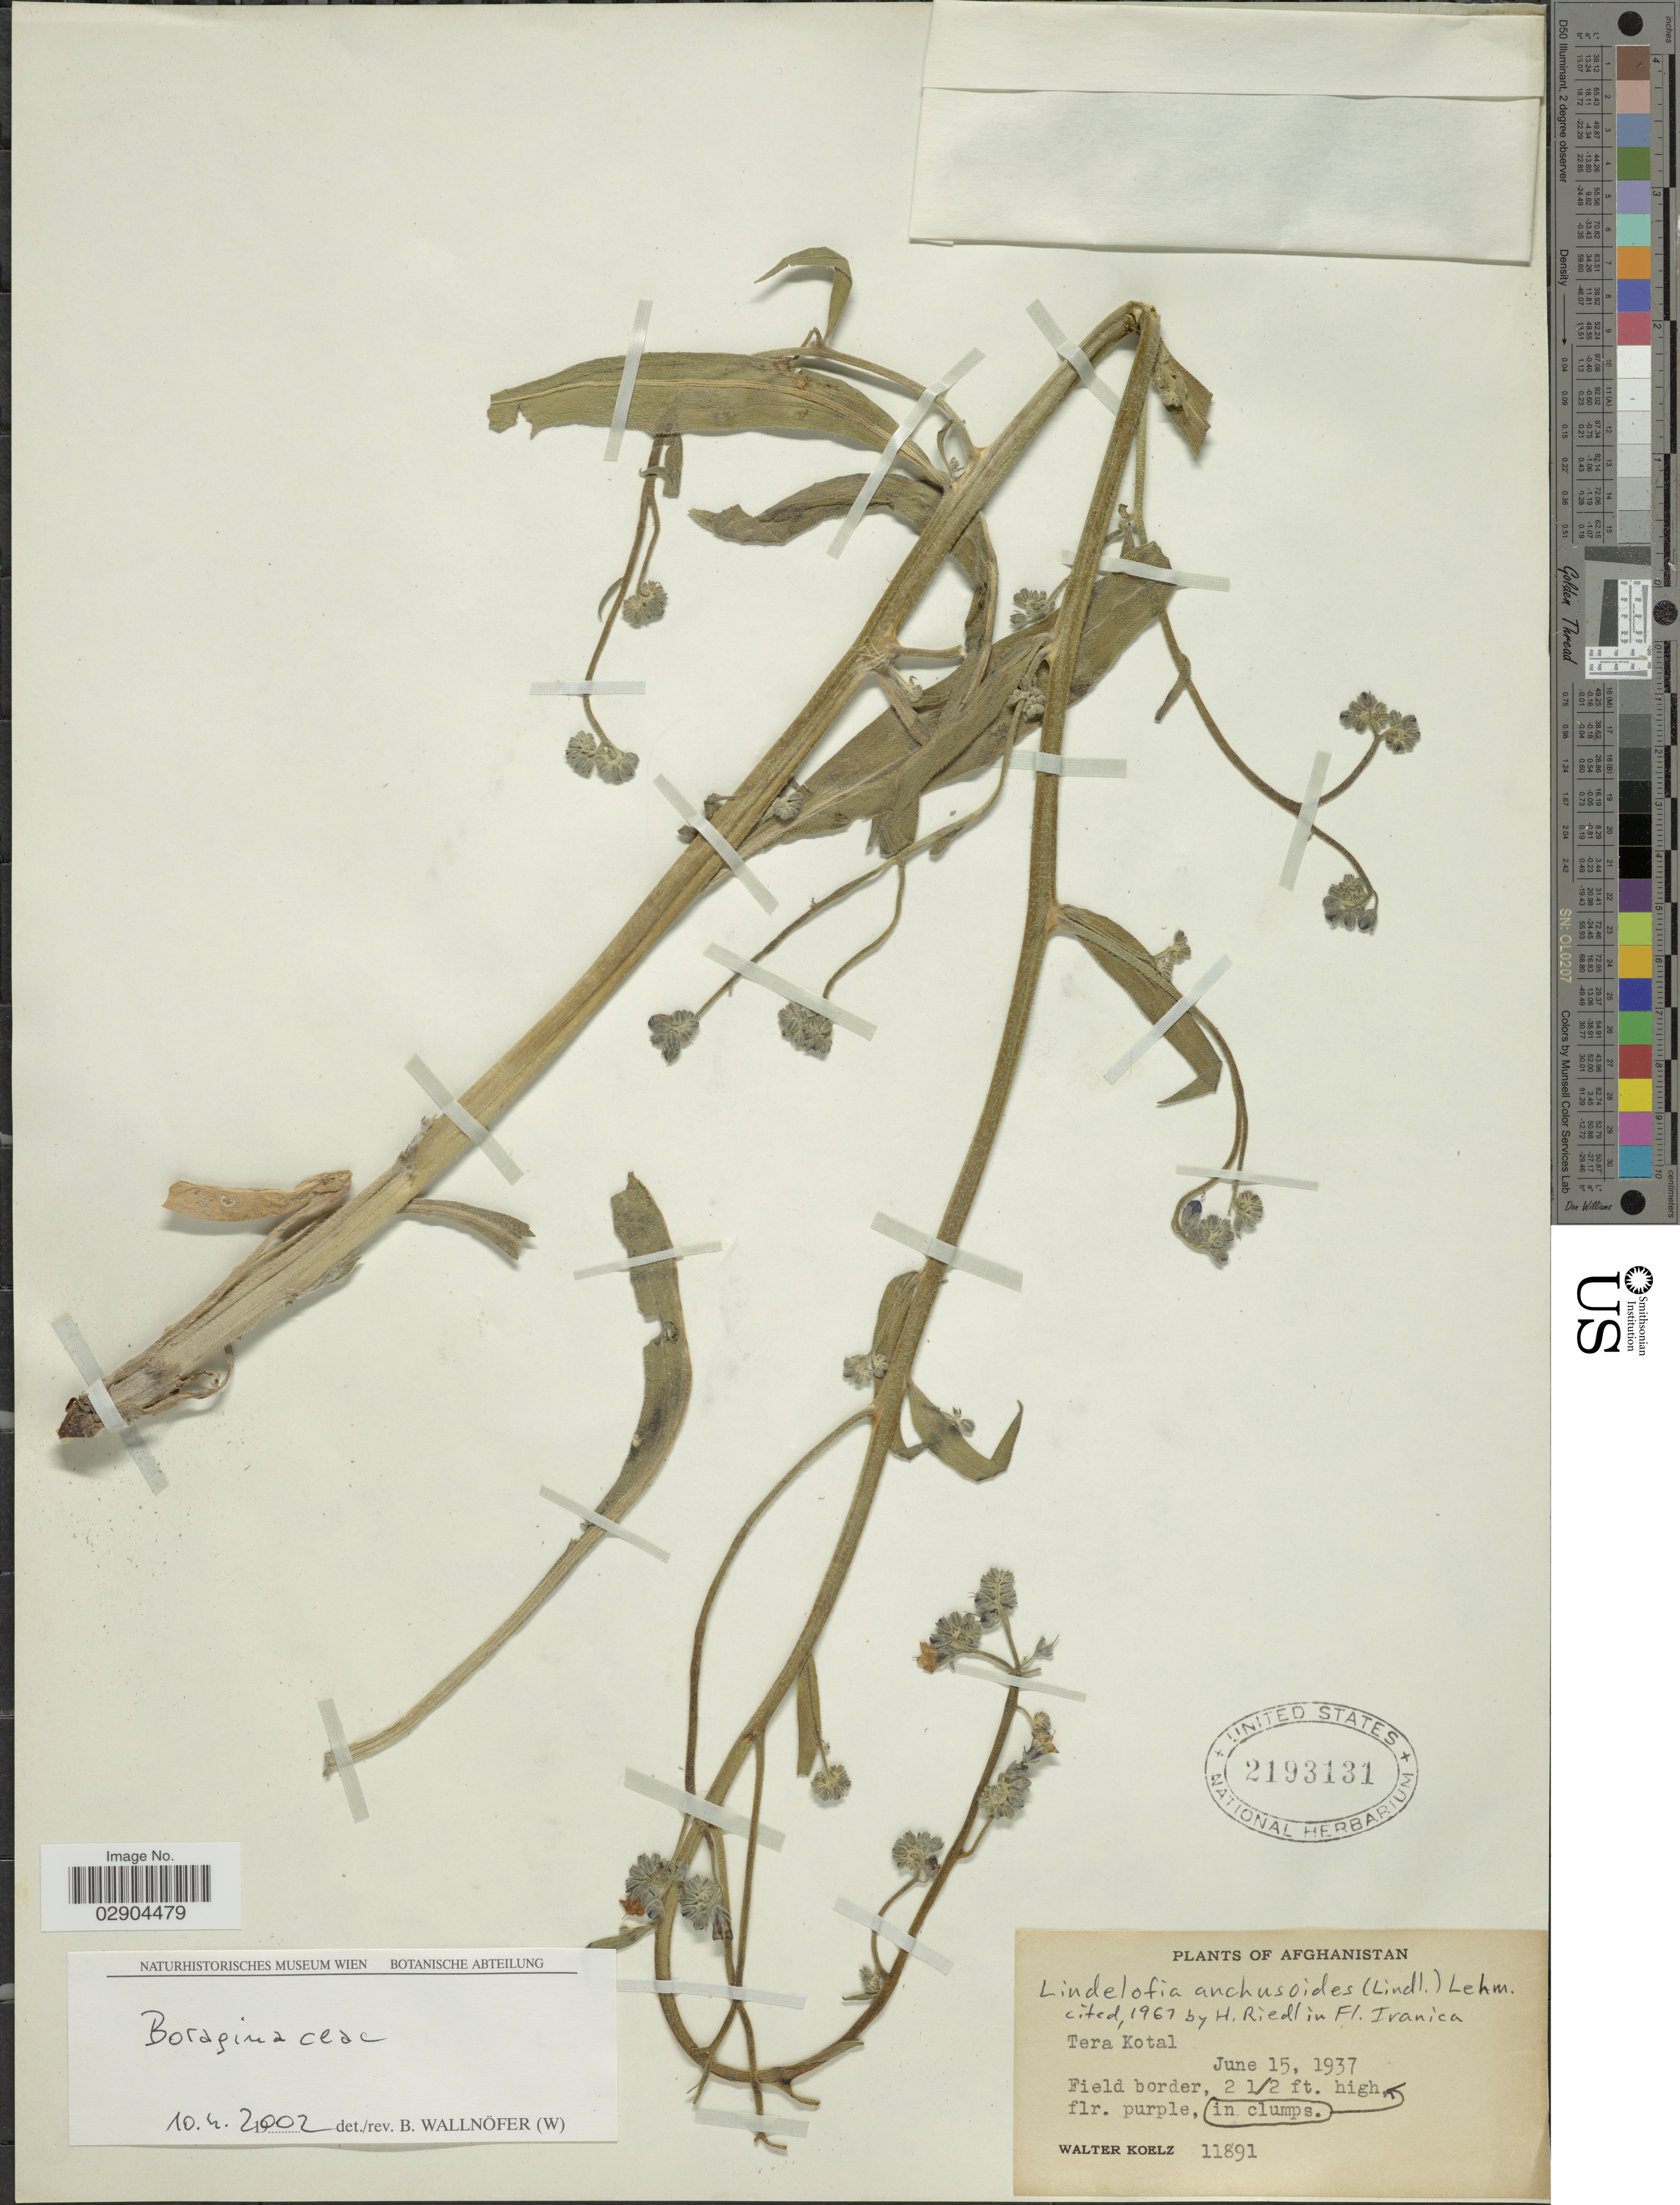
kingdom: Plantae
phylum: Tracheophyta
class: Magnoliopsida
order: Boraginales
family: Boraginaceae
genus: Lindelofia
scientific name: Lindelofia macrostyla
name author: (Bunge) Popov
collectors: W. N. Koelz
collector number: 11891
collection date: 1937-06-15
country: Afghanistan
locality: Tera Kotal.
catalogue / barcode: US 2193131